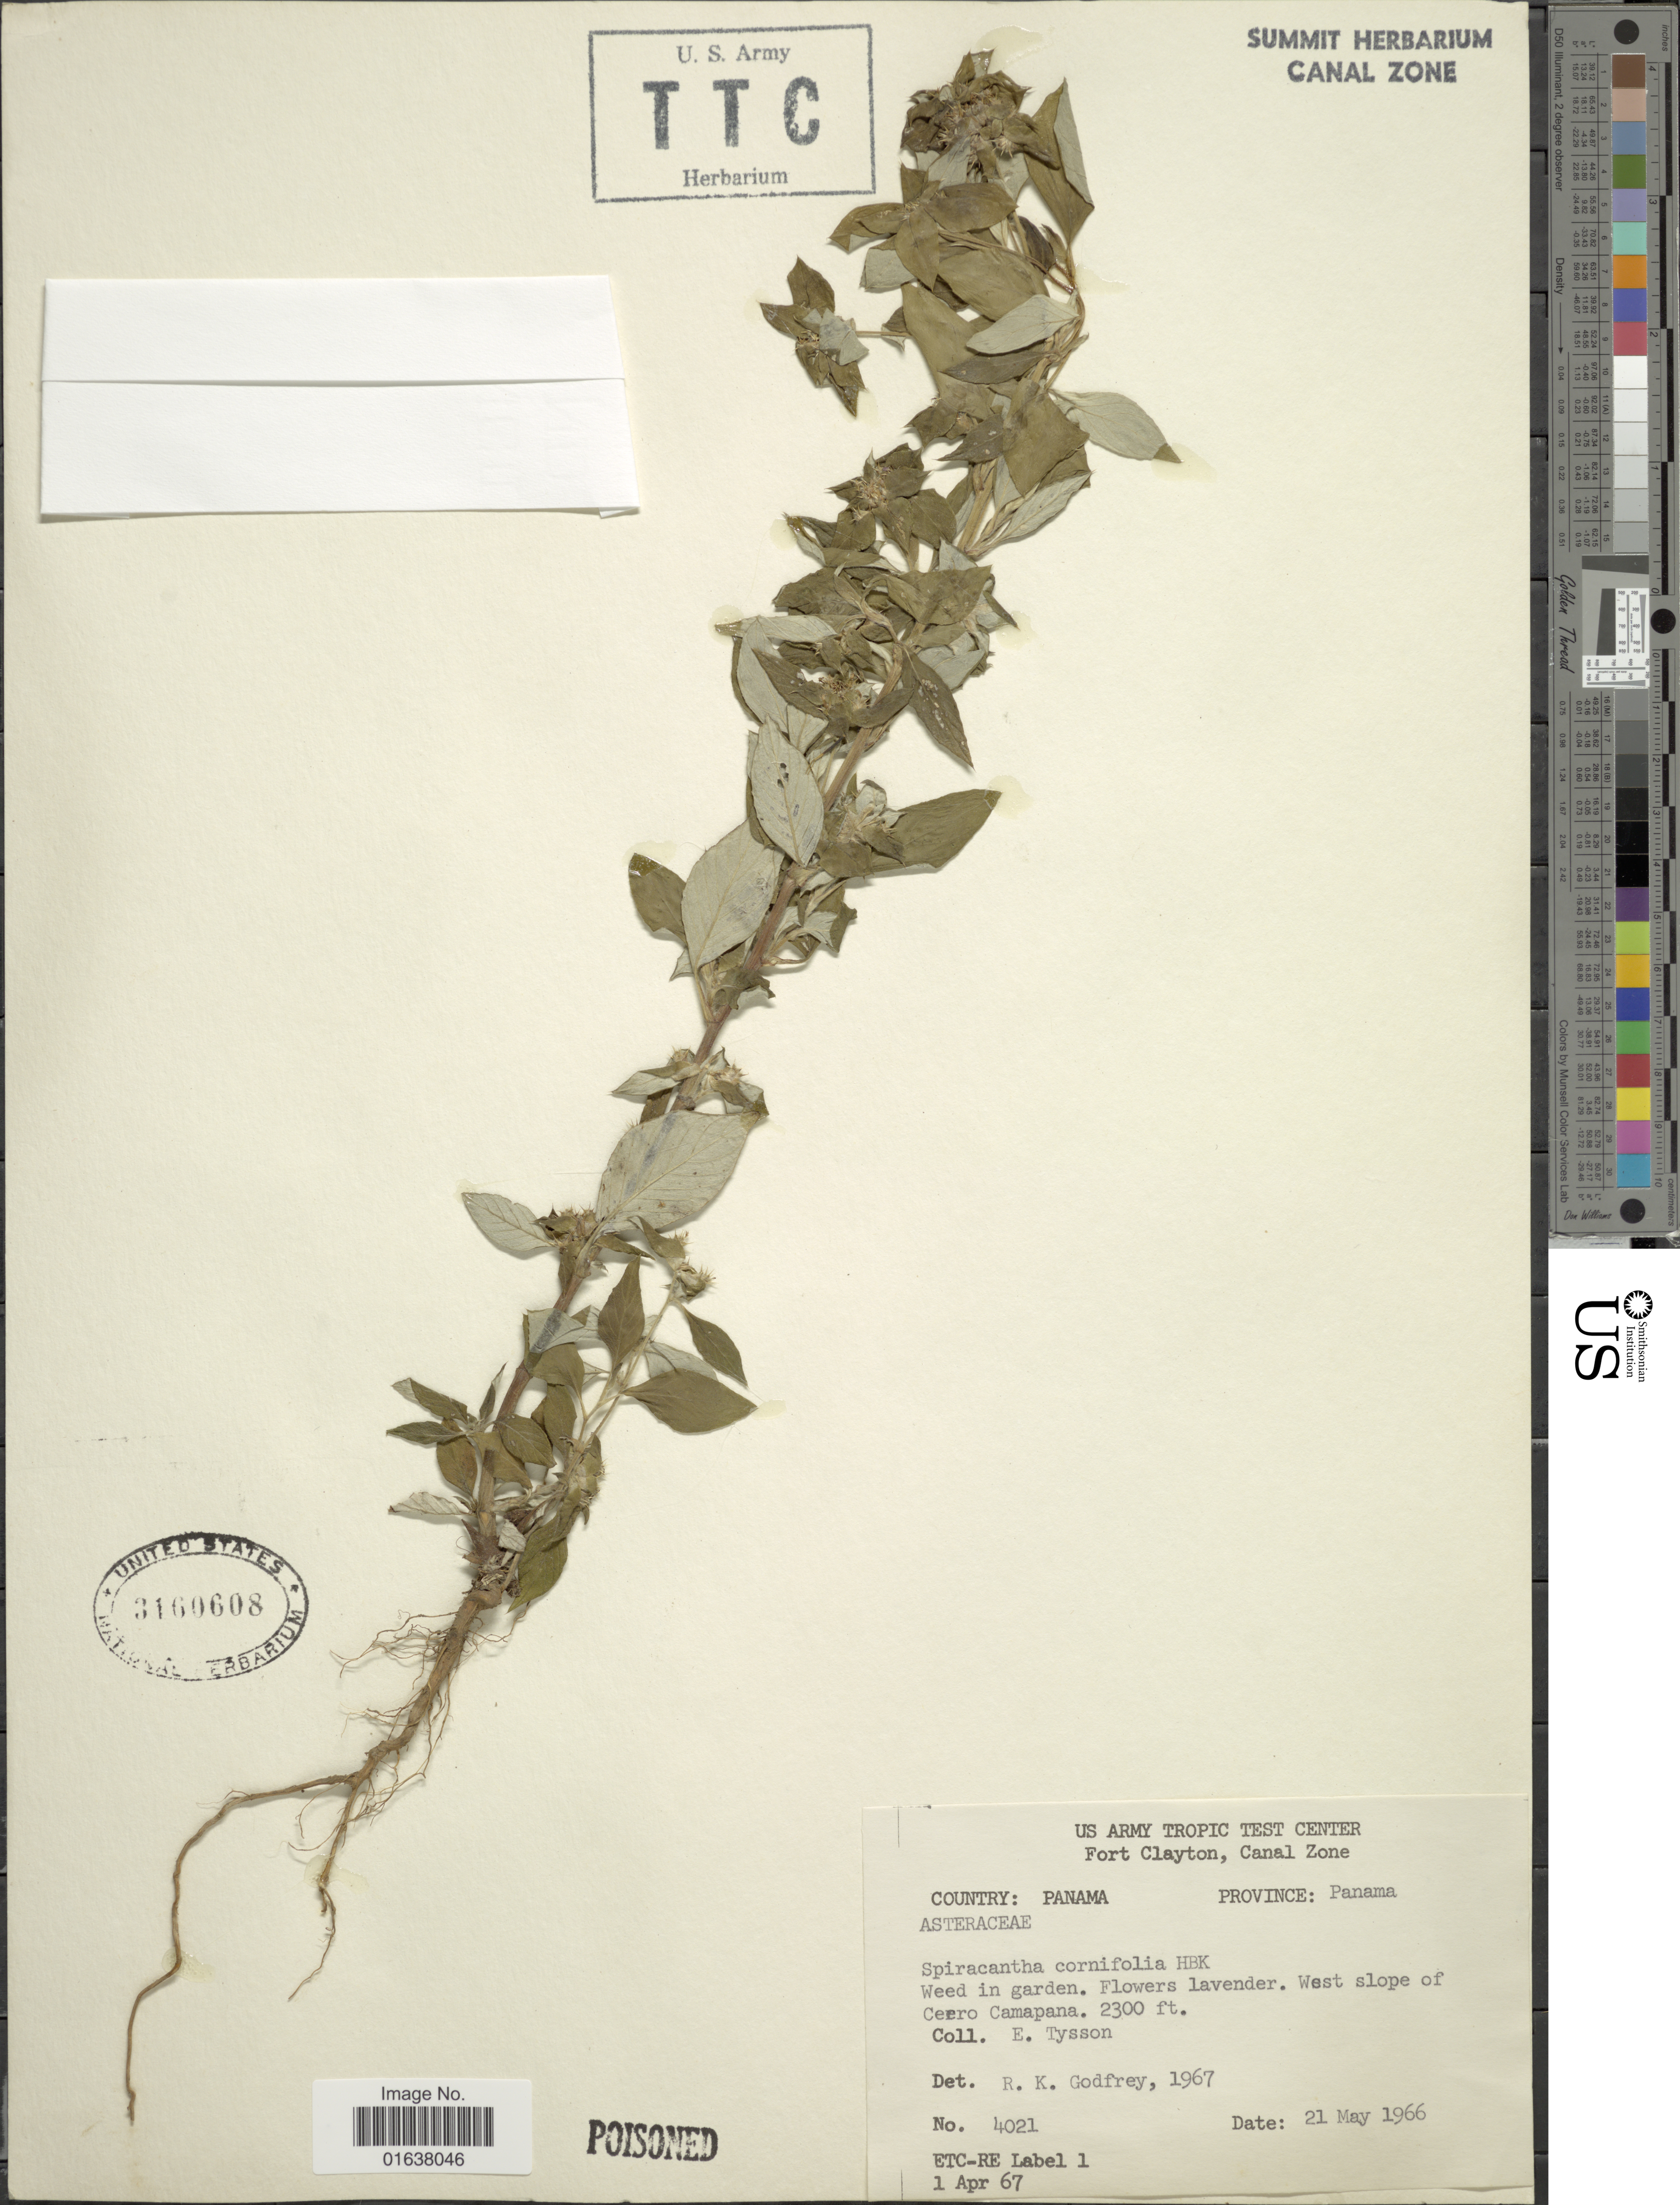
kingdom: Plantae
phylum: Tracheophyta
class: Magnoliopsida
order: Asterales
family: Asteraceae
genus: Spiracantha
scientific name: Spiracantha cornifolia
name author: Kunth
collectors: E. L. Tyson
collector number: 4021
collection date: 1966-05-21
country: Panama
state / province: Panamá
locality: West slope of Cerro Camapana.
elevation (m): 701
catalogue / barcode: US 3160608